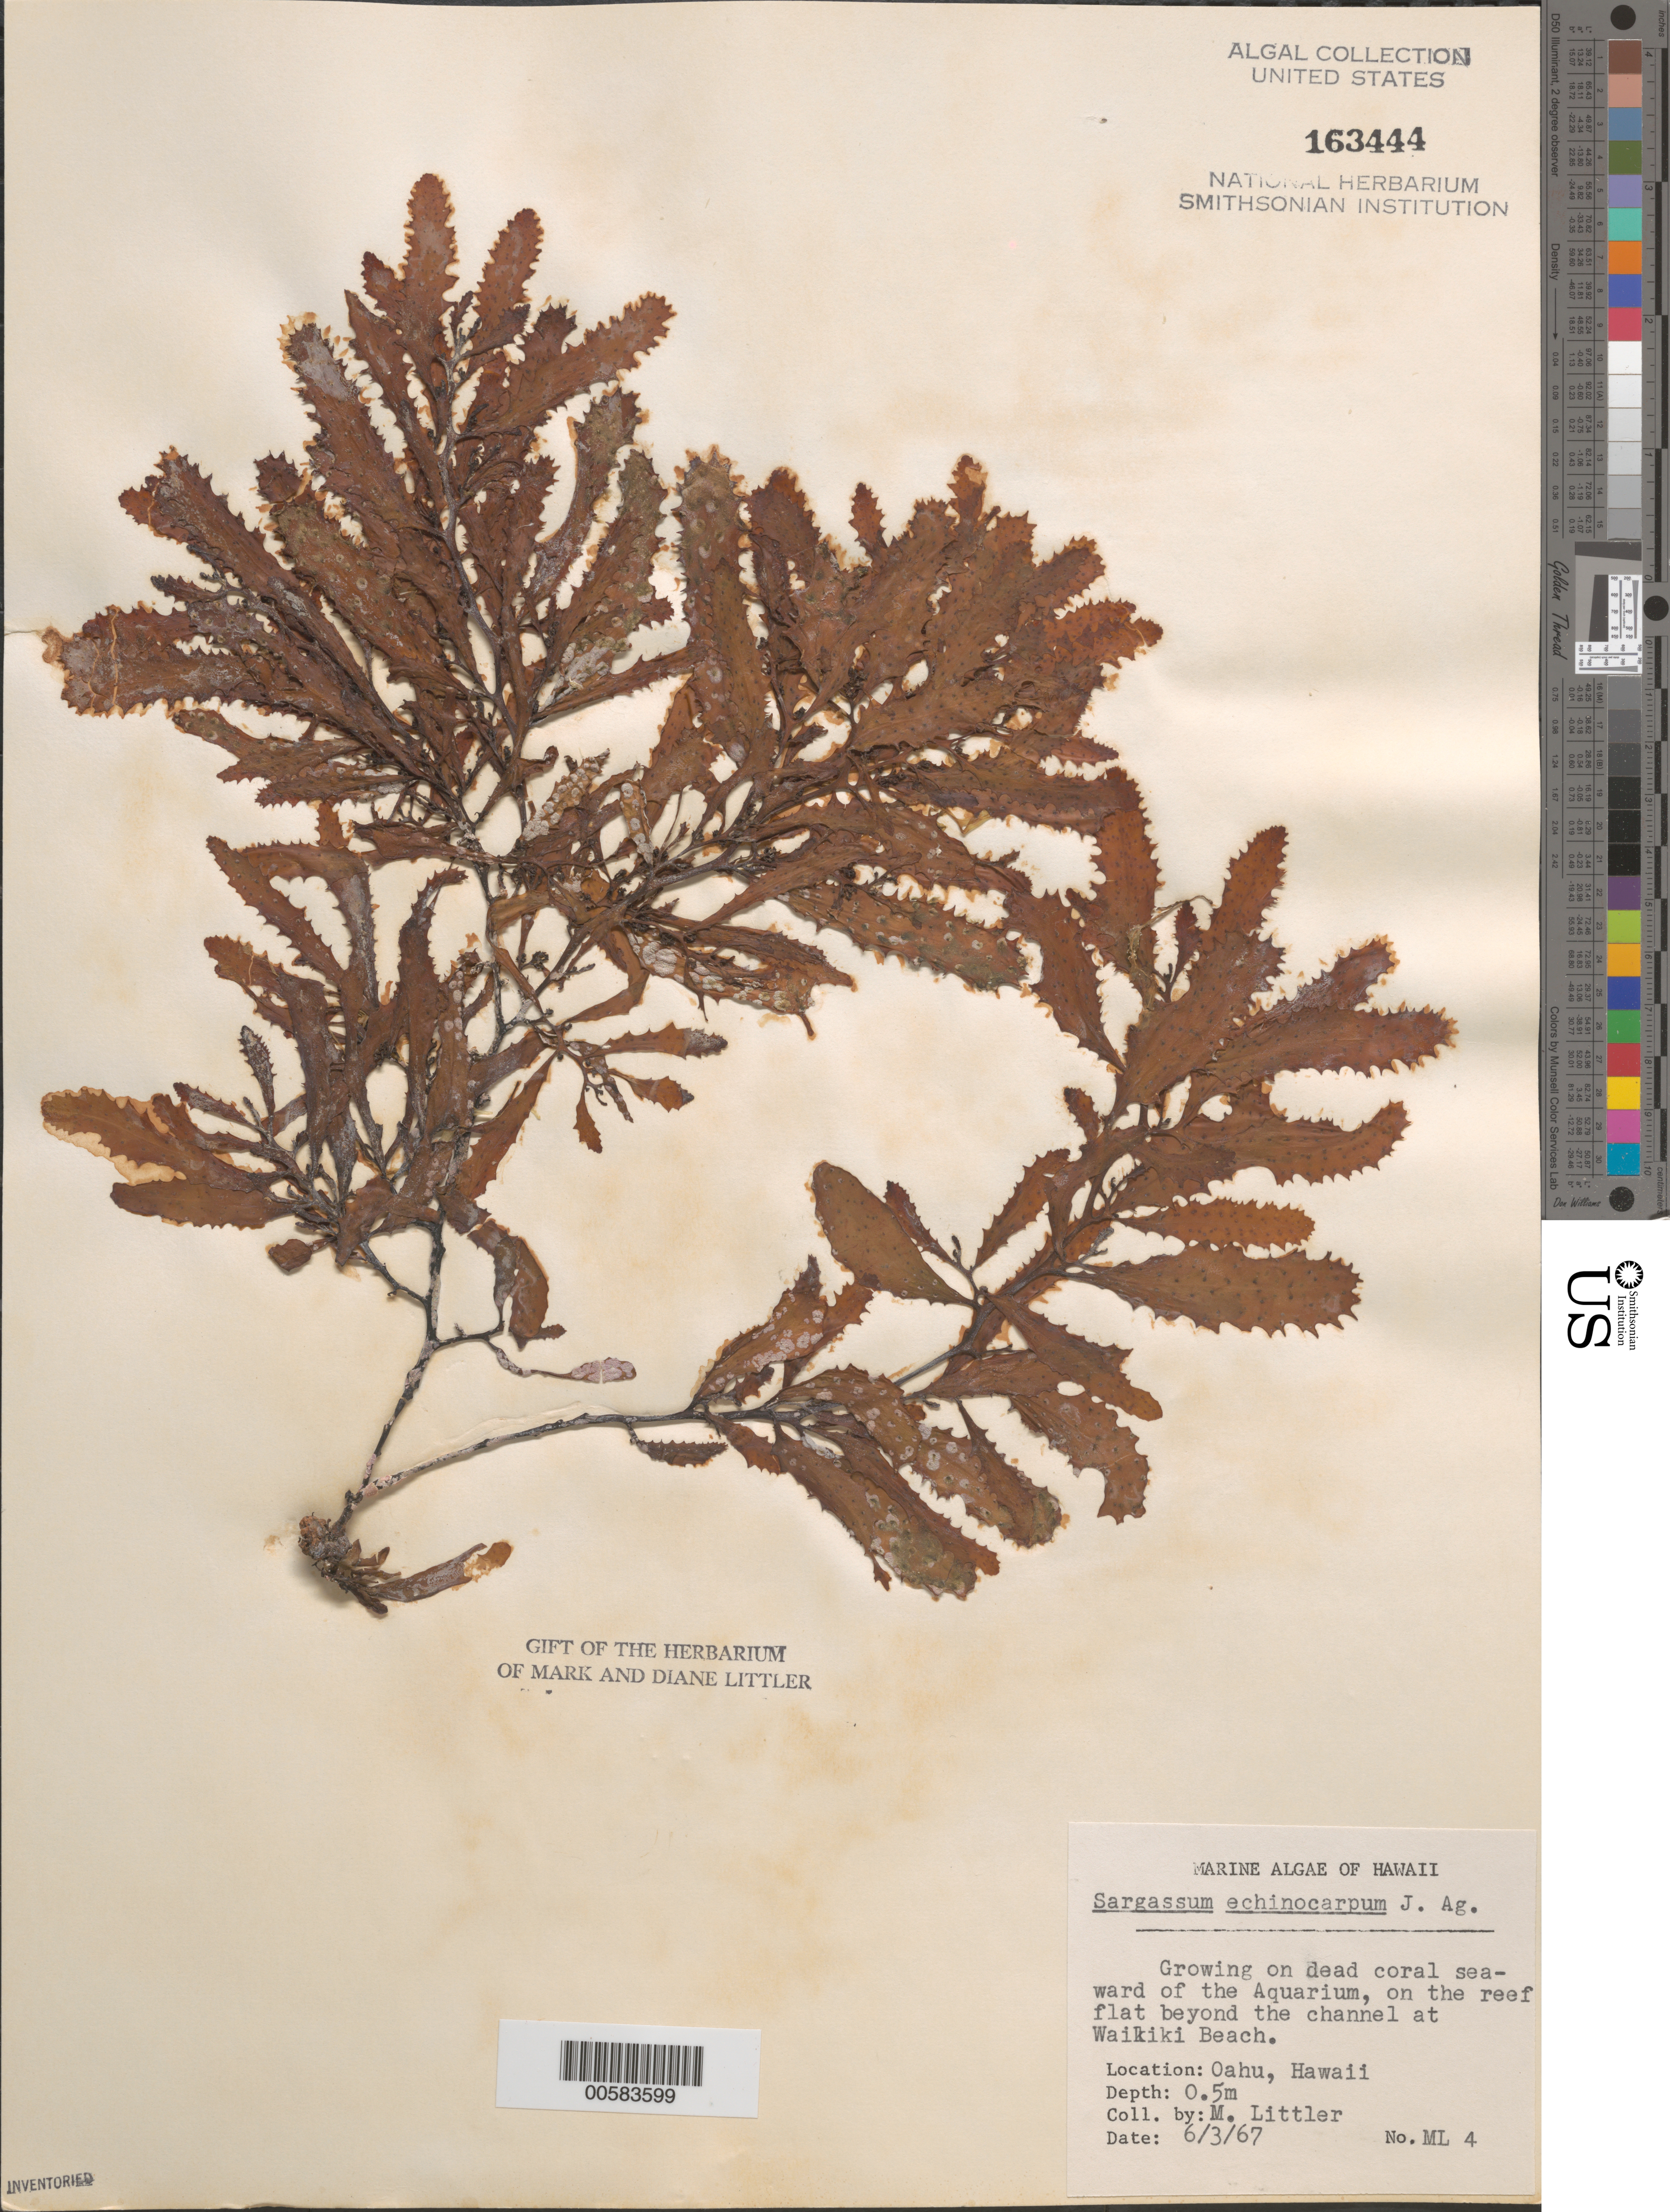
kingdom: Chromista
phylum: Ochrophyta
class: Phaeophyceae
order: Fucales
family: Sargassaceae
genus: Sargassum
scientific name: Sargassum aquifolium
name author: (Turner) C. Agardh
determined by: Algae name updating Project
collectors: M. M. Littler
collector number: ML 4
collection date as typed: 03 Jun 1967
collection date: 1967-06-03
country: United States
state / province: Hawaii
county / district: Honolulu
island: Oahu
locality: Waikiki Beach near Aquarium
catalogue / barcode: US 163444